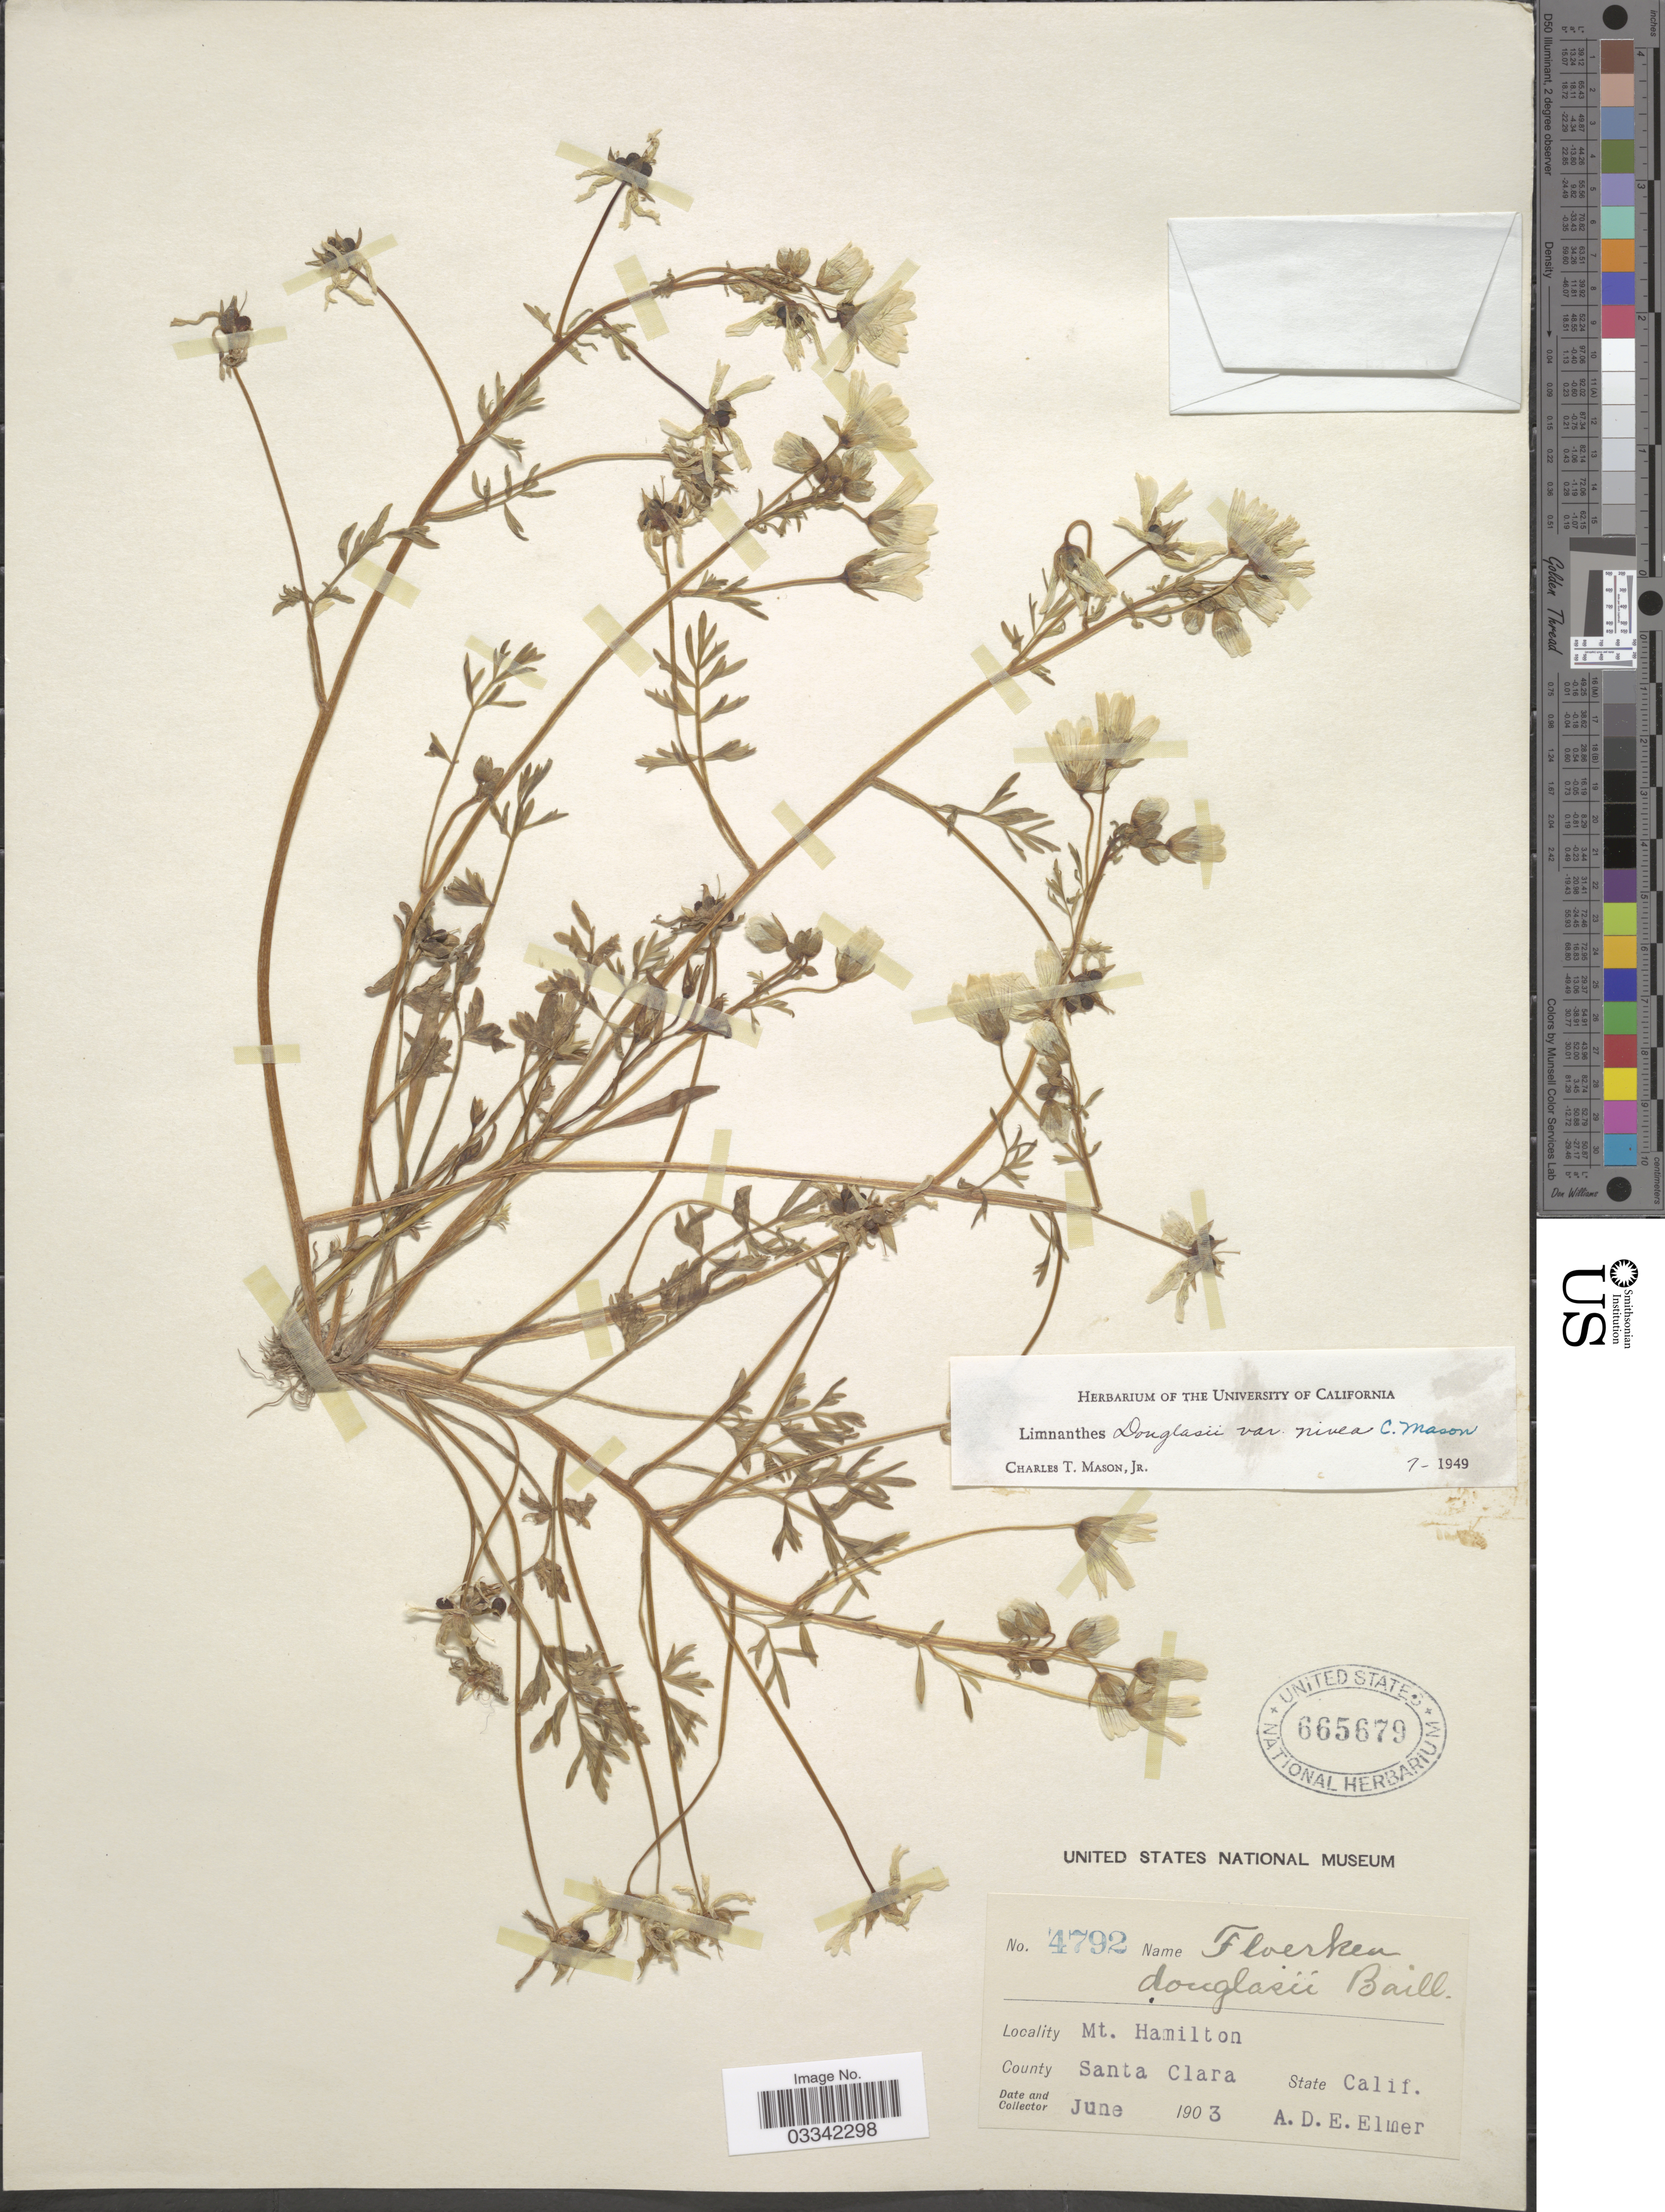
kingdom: Plantae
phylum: Tracheophyta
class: Magnoliopsida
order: Brassicales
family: Limnanthaceae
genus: Limnanthes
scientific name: Limnanthes douglasii var. nivea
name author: Mason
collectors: A. D. E. Elmer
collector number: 4792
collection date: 1903-06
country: United States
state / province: California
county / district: Santa Clara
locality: Mt. Hamilton. County Santa Clara.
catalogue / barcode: US 665679